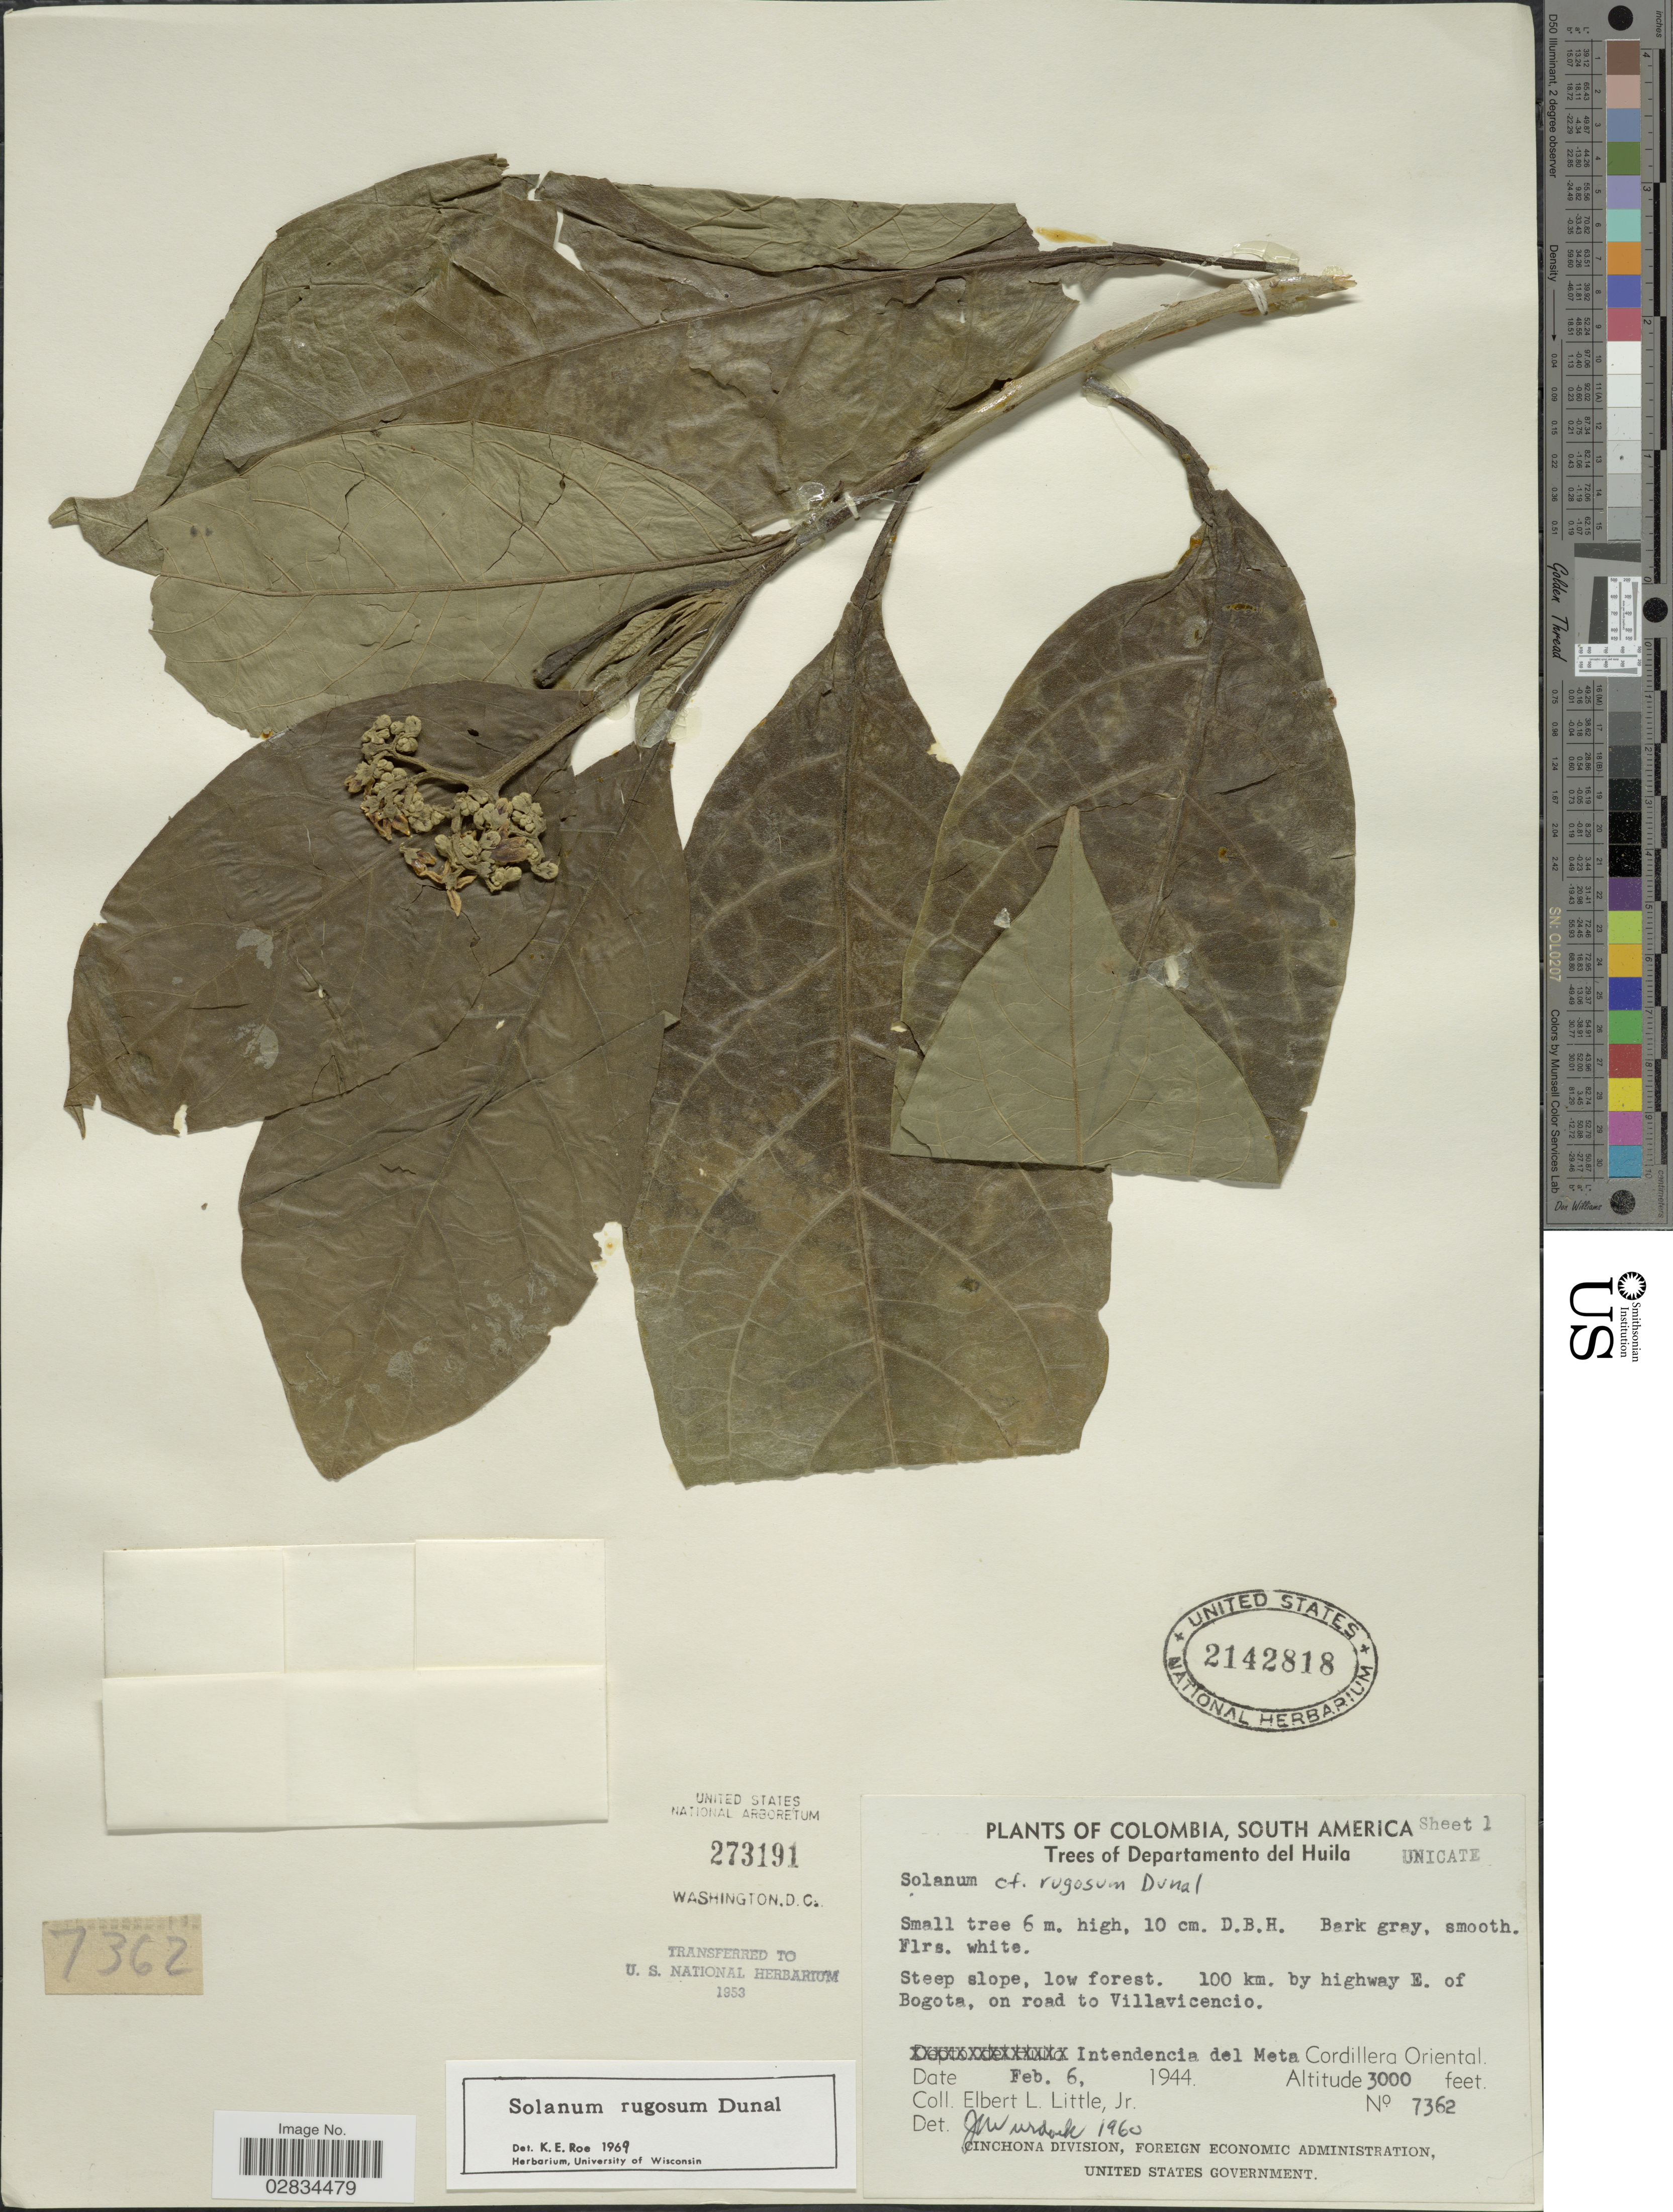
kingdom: Plantae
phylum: Tracheophyta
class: Magnoliopsida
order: Solanales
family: Solanaceae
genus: Solanum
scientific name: Solanum rugosum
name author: Dunal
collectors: E. L. Little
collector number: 7362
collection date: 1944-02-06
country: Colombia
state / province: Huila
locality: Trees of Departamento del Huila. Steep slope, low forest. 100 km. by highway E. of Bogota, on road to Villavicencio. Intendencia del Meta. Cordillera Oriental.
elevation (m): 914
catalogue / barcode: US 2142818